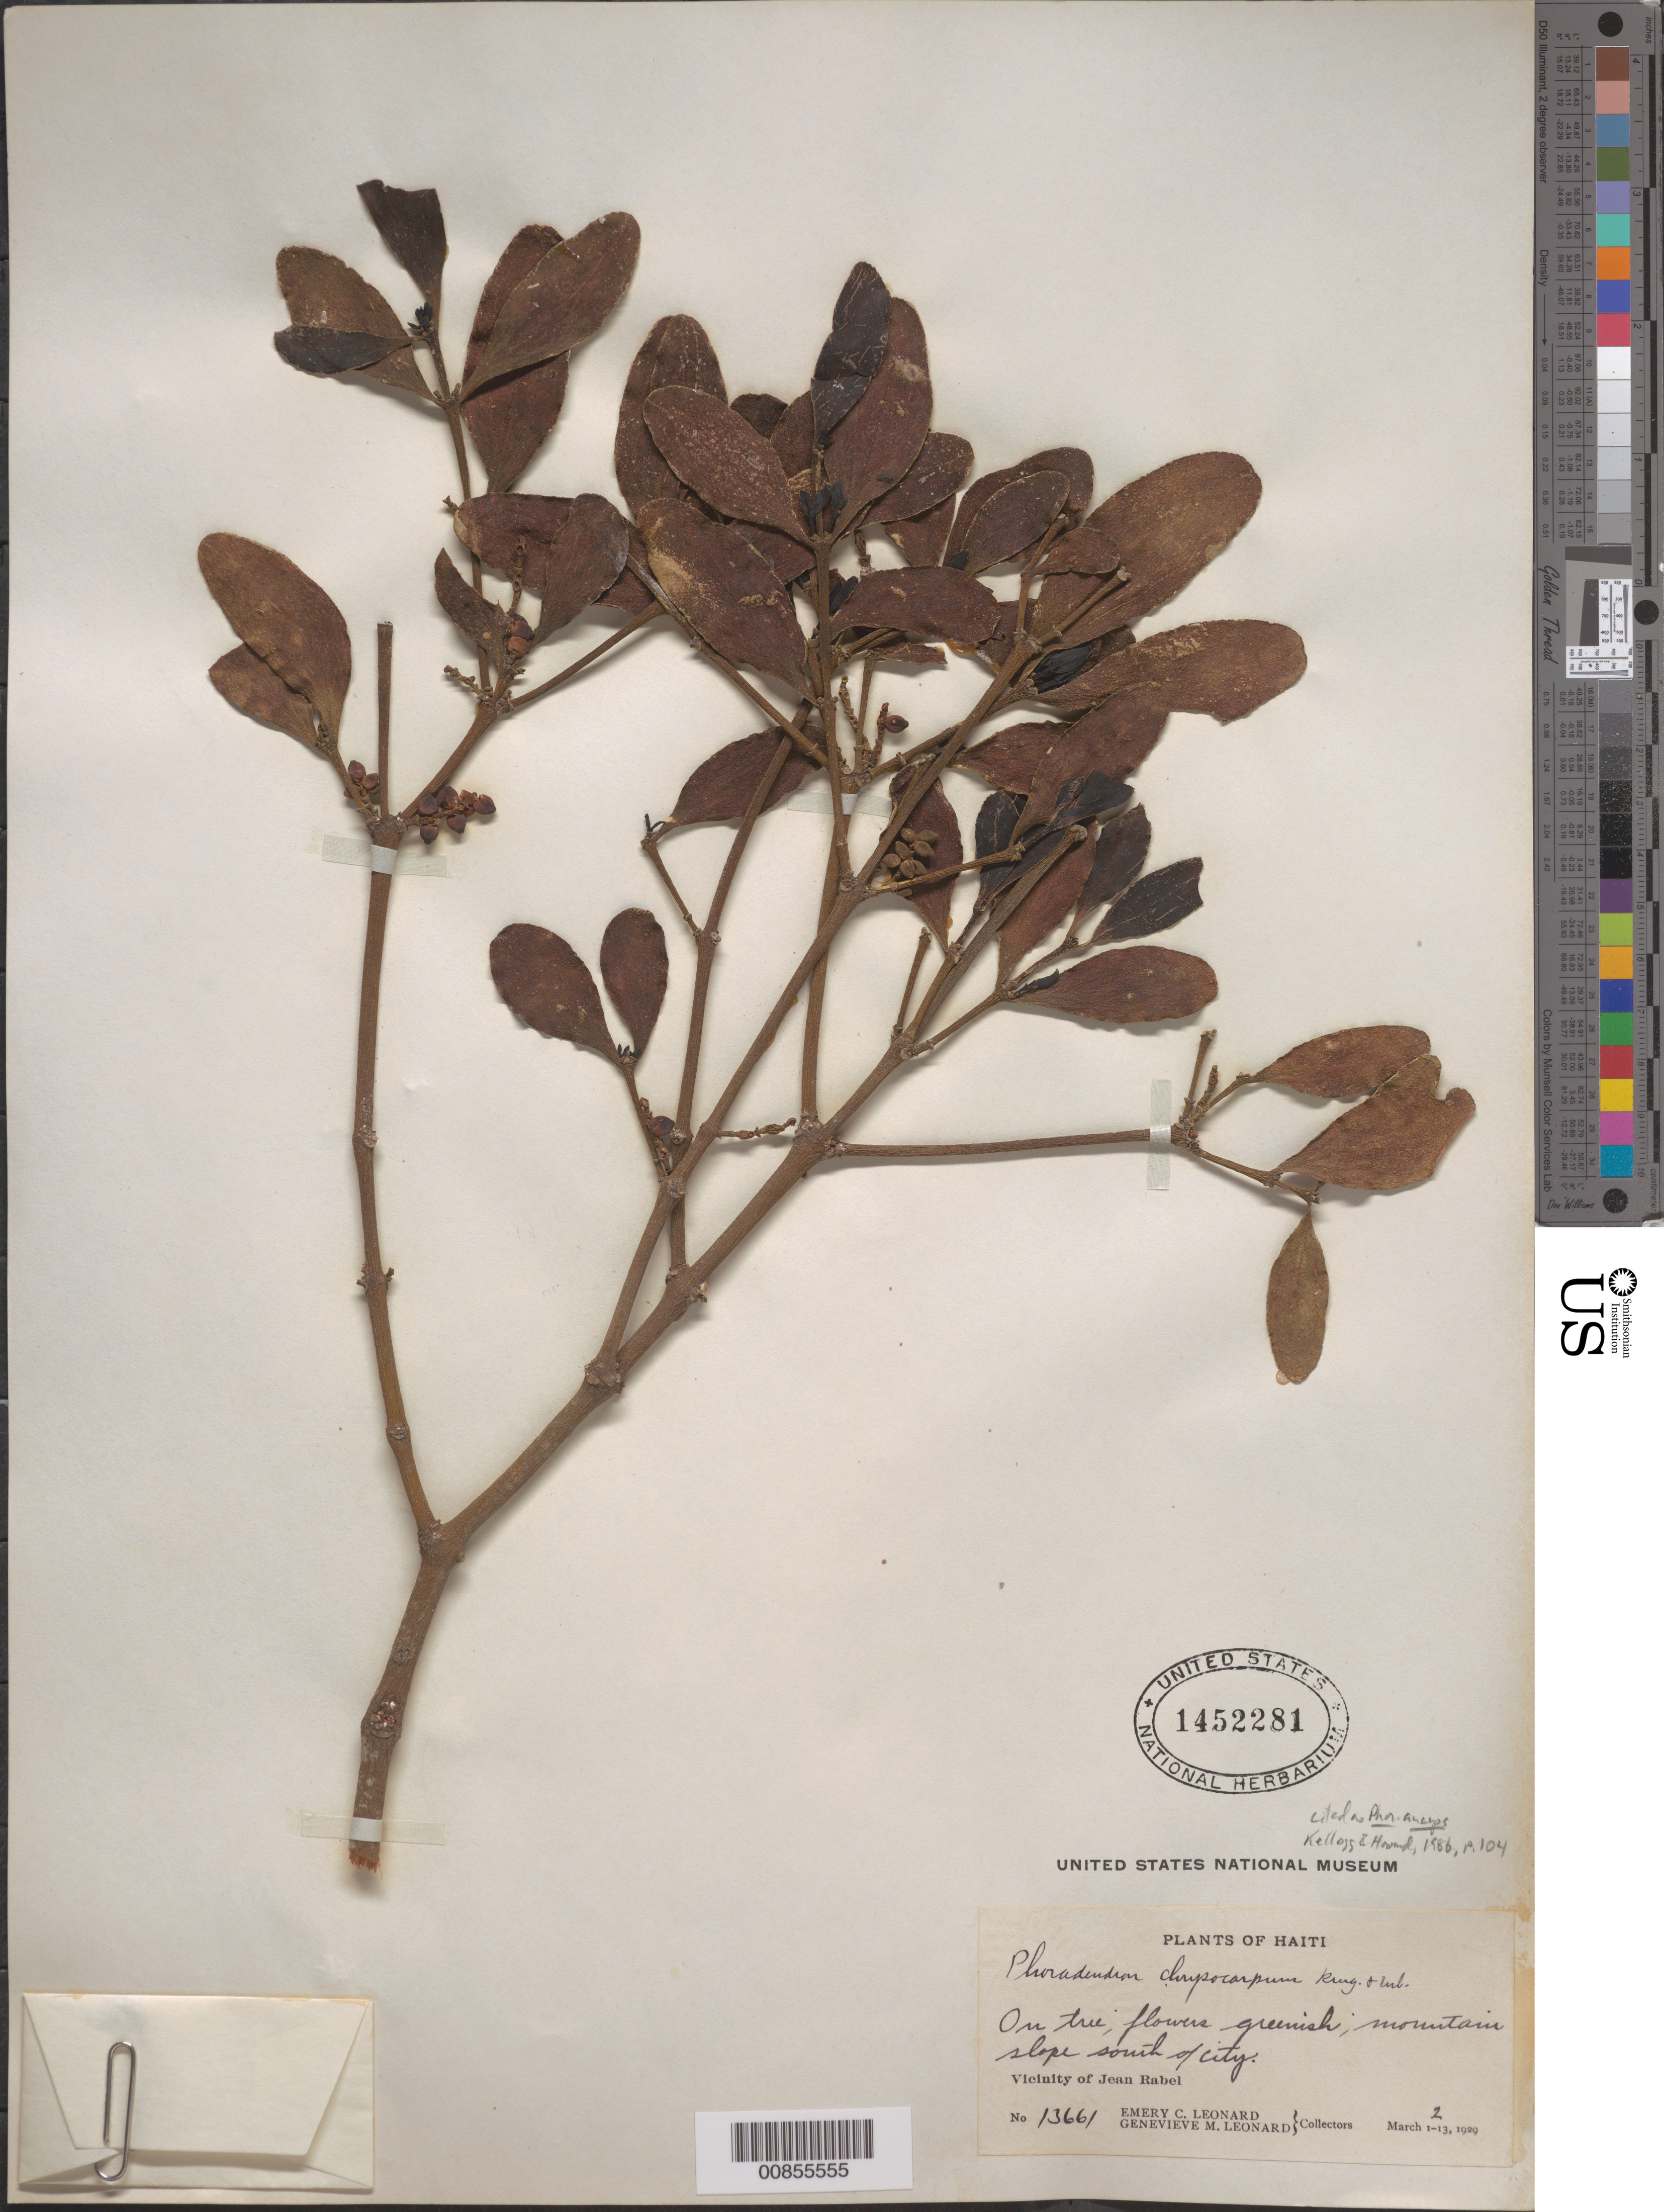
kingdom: Plantae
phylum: Tracheophyta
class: Magnoliopsida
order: Santalales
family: Viscaceae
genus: Phoradendron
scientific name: Phoradendron anceps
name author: (Spreng.) M. Gómez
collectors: E. C. Leonard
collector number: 13661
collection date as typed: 02 Mar 1929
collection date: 1929-03-02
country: Haiti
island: Hispaniola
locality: Vicinity of Jean Rabel. South of city.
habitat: On tree. Mountain slope.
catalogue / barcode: US 1452281